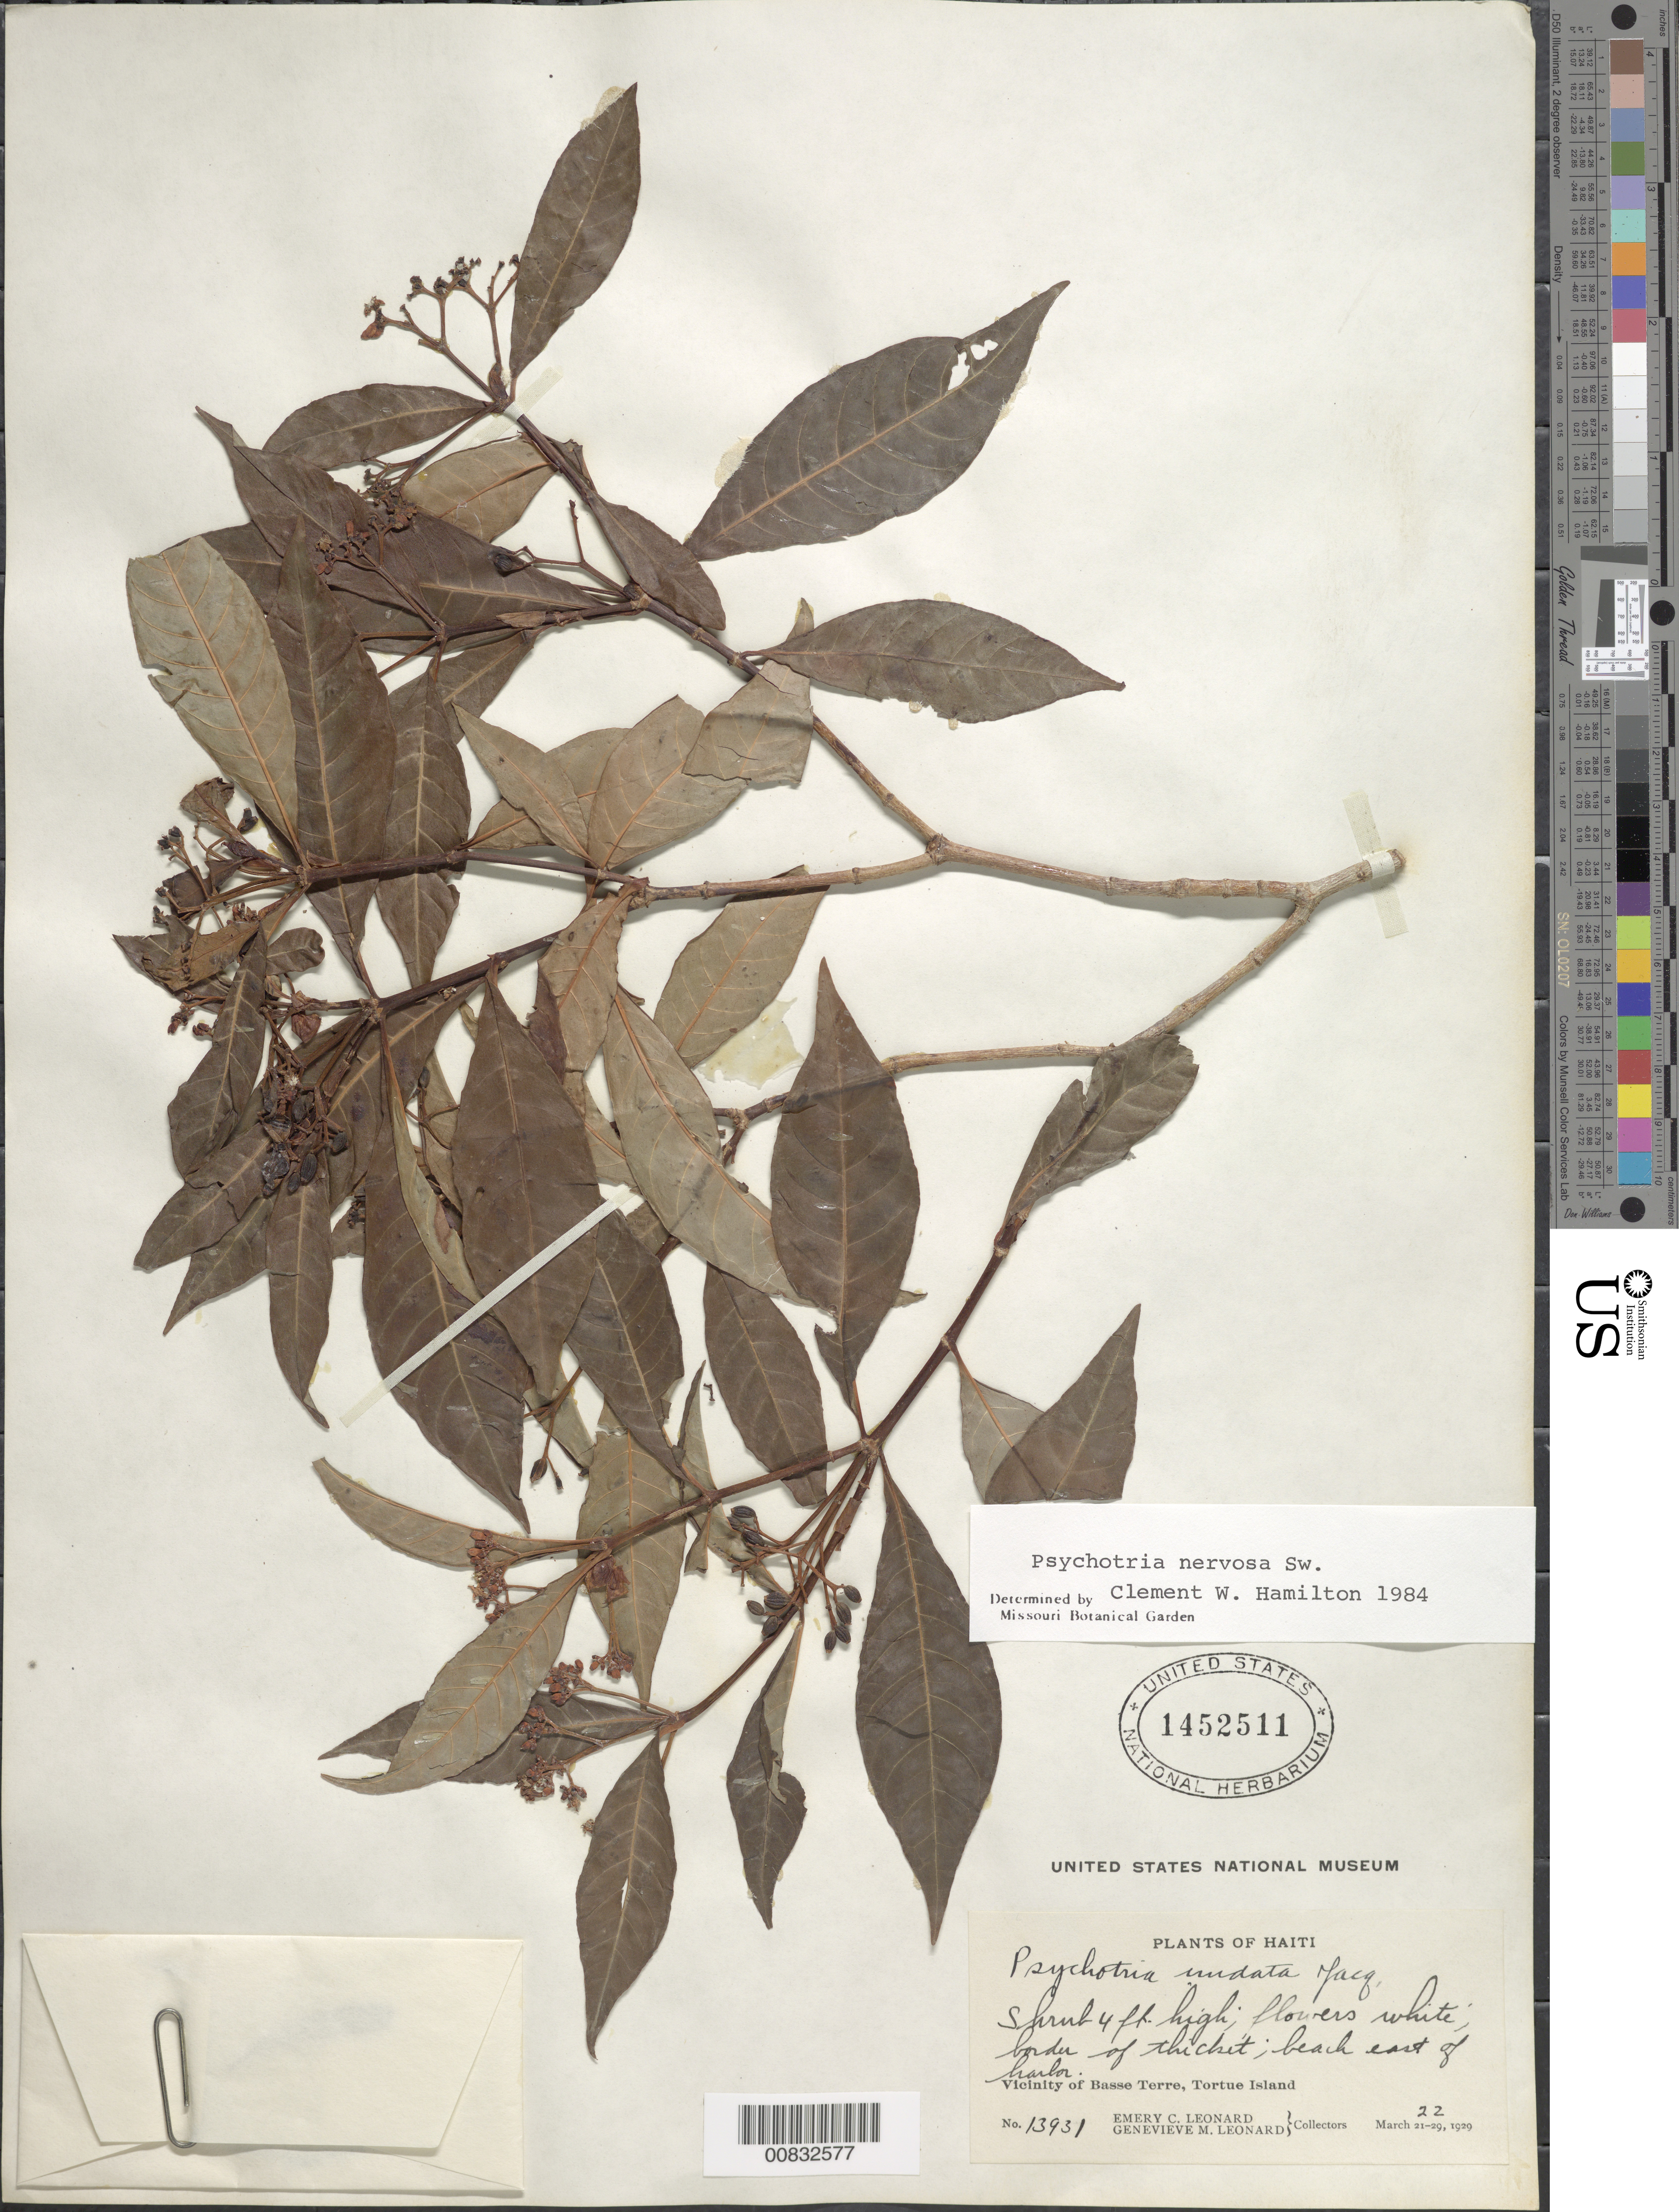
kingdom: Plantae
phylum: Tracheophyta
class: Magnoliopsida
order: Gentianales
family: Rubiaceae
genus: Psychotria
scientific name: Psychotria nervosa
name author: Sw.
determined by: Hamilton, C. W.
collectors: E. C. Leonard & G. M. Leonard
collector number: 13931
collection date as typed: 22 Mar 1929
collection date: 1929-03-22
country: Haiti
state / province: Nord-Ouest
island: Île de la Tortue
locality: Vicinity of Basse Terre, E of harbor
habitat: Border of thicket along beach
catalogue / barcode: US 1452511